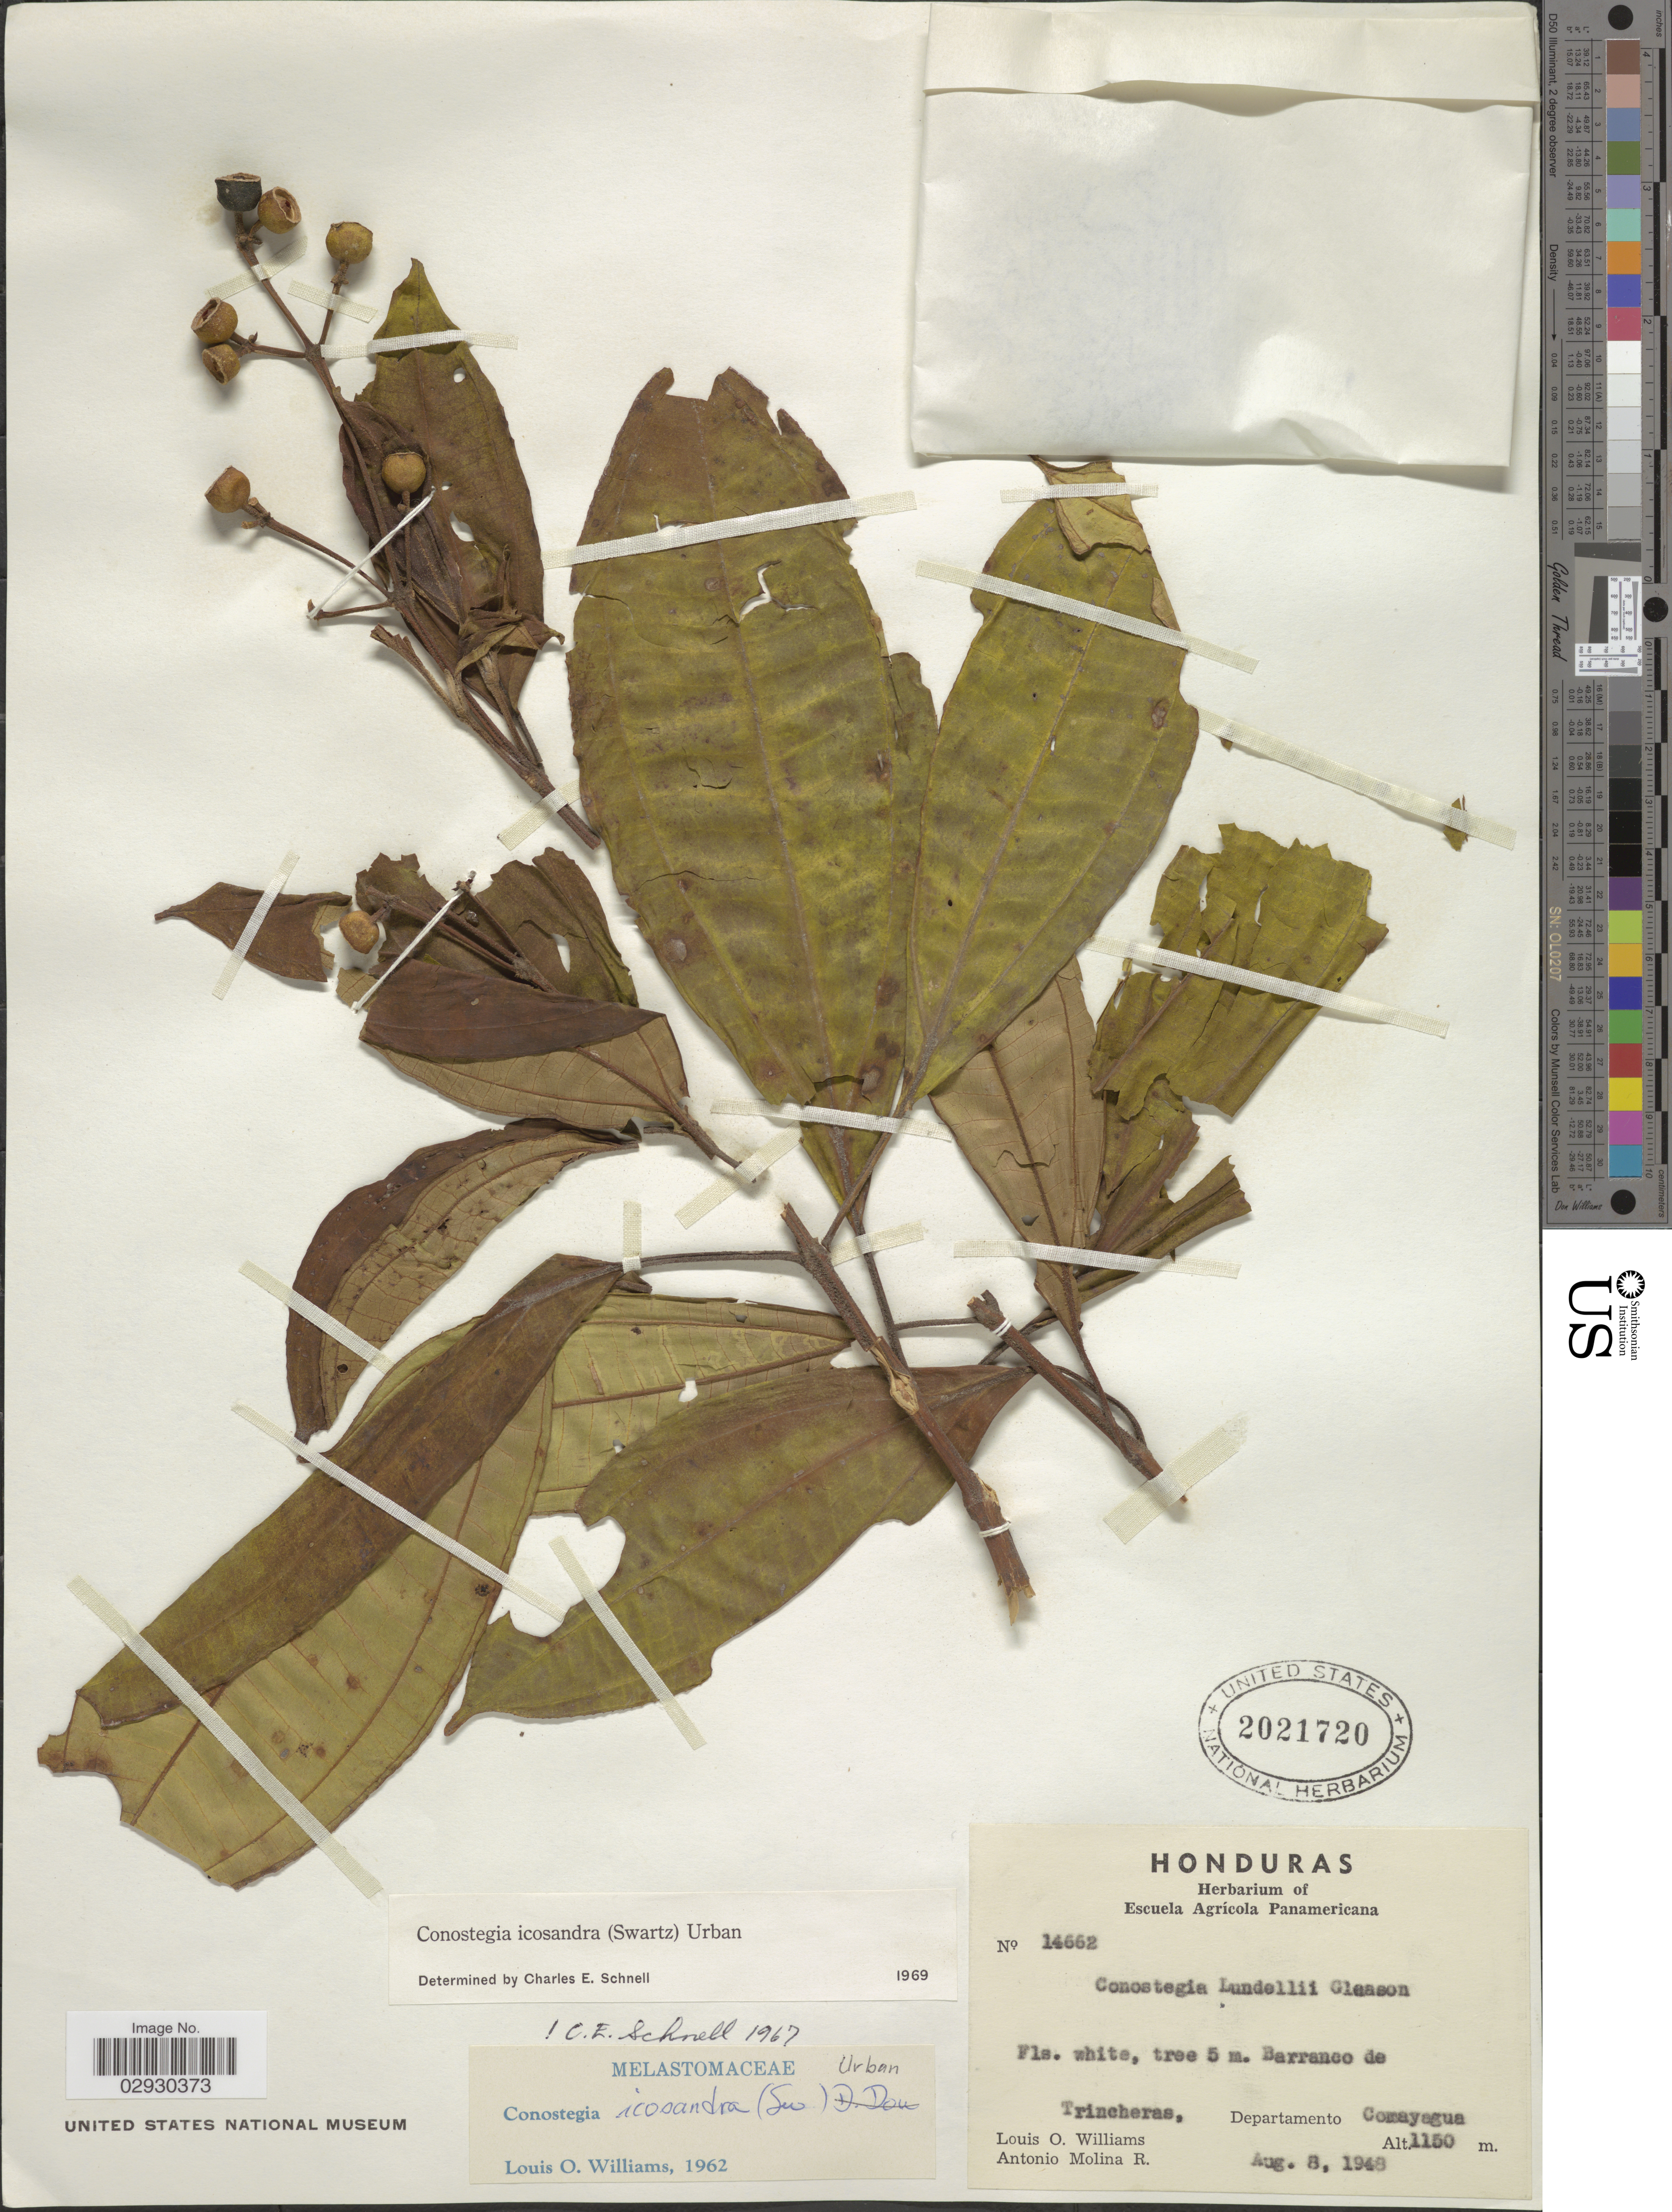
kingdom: Plantae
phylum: Tracheophyta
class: Magnoliopsida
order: Myrtales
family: Melastomataceae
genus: Conostegia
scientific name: Conostegia icosandra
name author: (Sw.) Urb.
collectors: L. O. Williams & A. Molina R.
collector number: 14662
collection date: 1948-08-08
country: Honduras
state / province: Comayagua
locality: Barranco de Trincheras, Departamento Comayagua.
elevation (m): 1150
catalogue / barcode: US 2021720